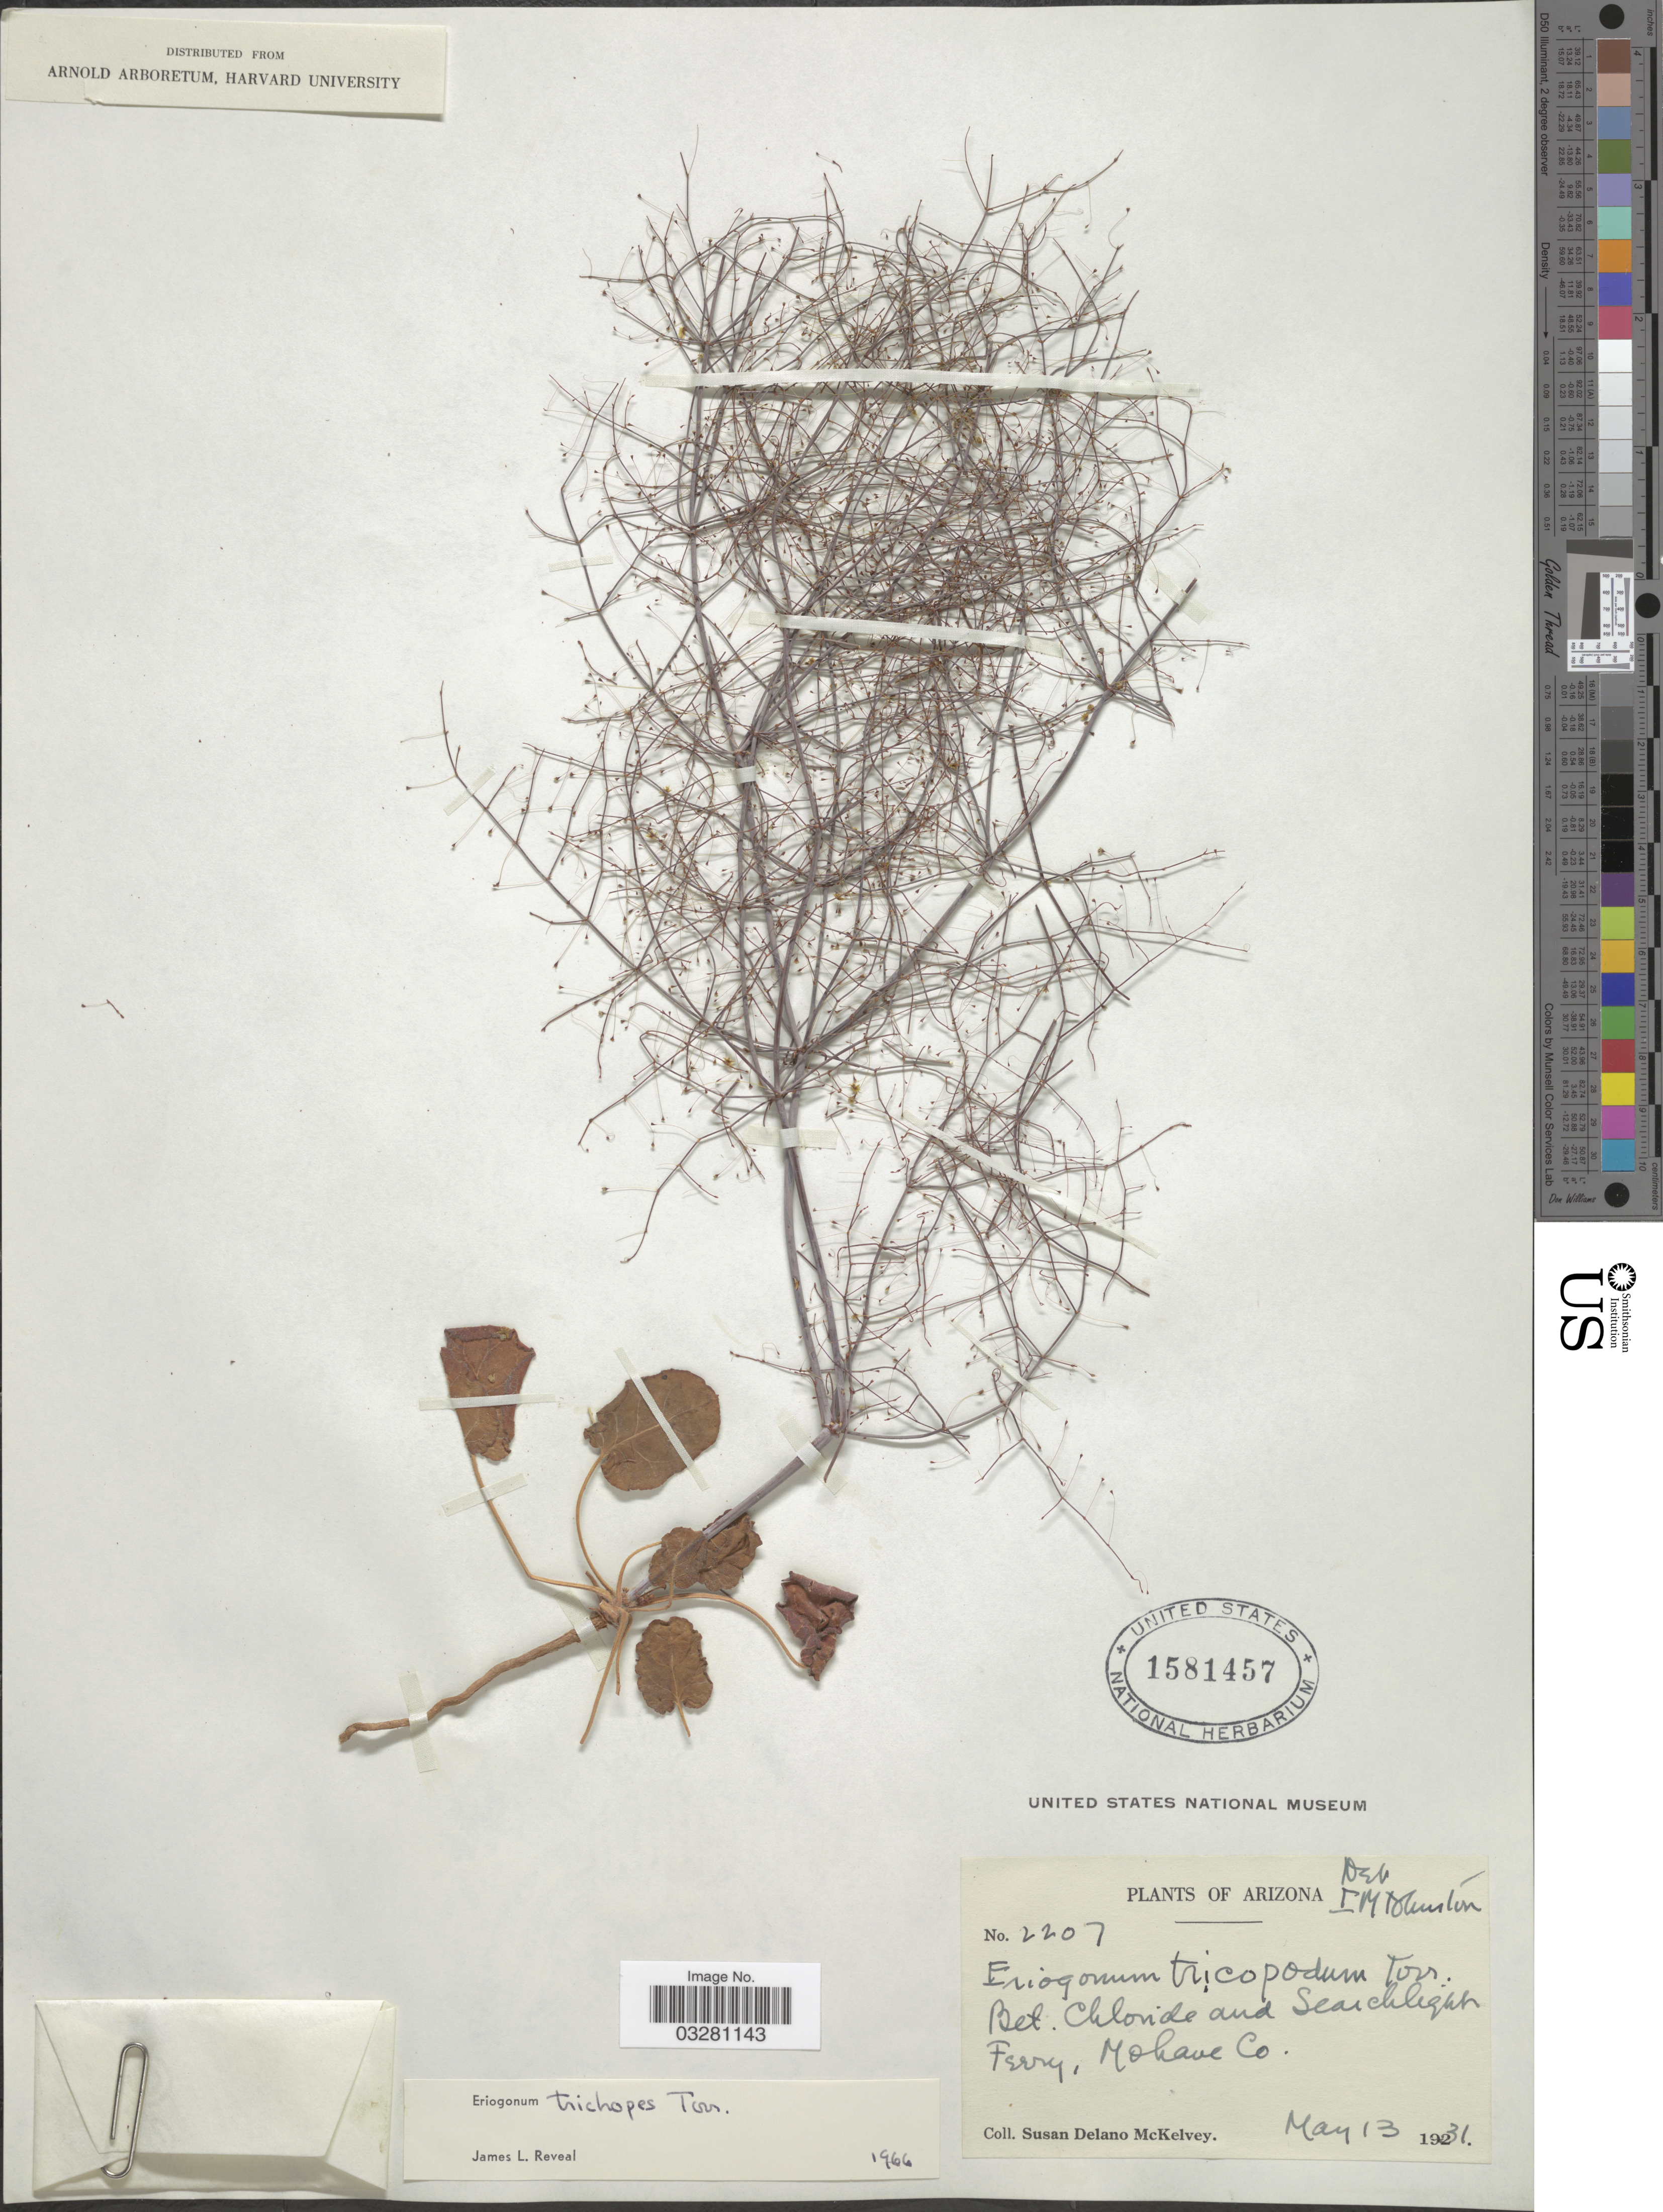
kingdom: Plantae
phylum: Tracheophyta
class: Magnoliopsida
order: Caryophyllales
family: Polygonaceae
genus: Eriogonum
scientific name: Eriogonum trichopes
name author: Torr.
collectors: S. A. McKelvey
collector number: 2207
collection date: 1931-05-13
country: United States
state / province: Arizona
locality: Bet. Chloride and Searchlight Ferry, Mohave Co.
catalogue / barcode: US 1581457